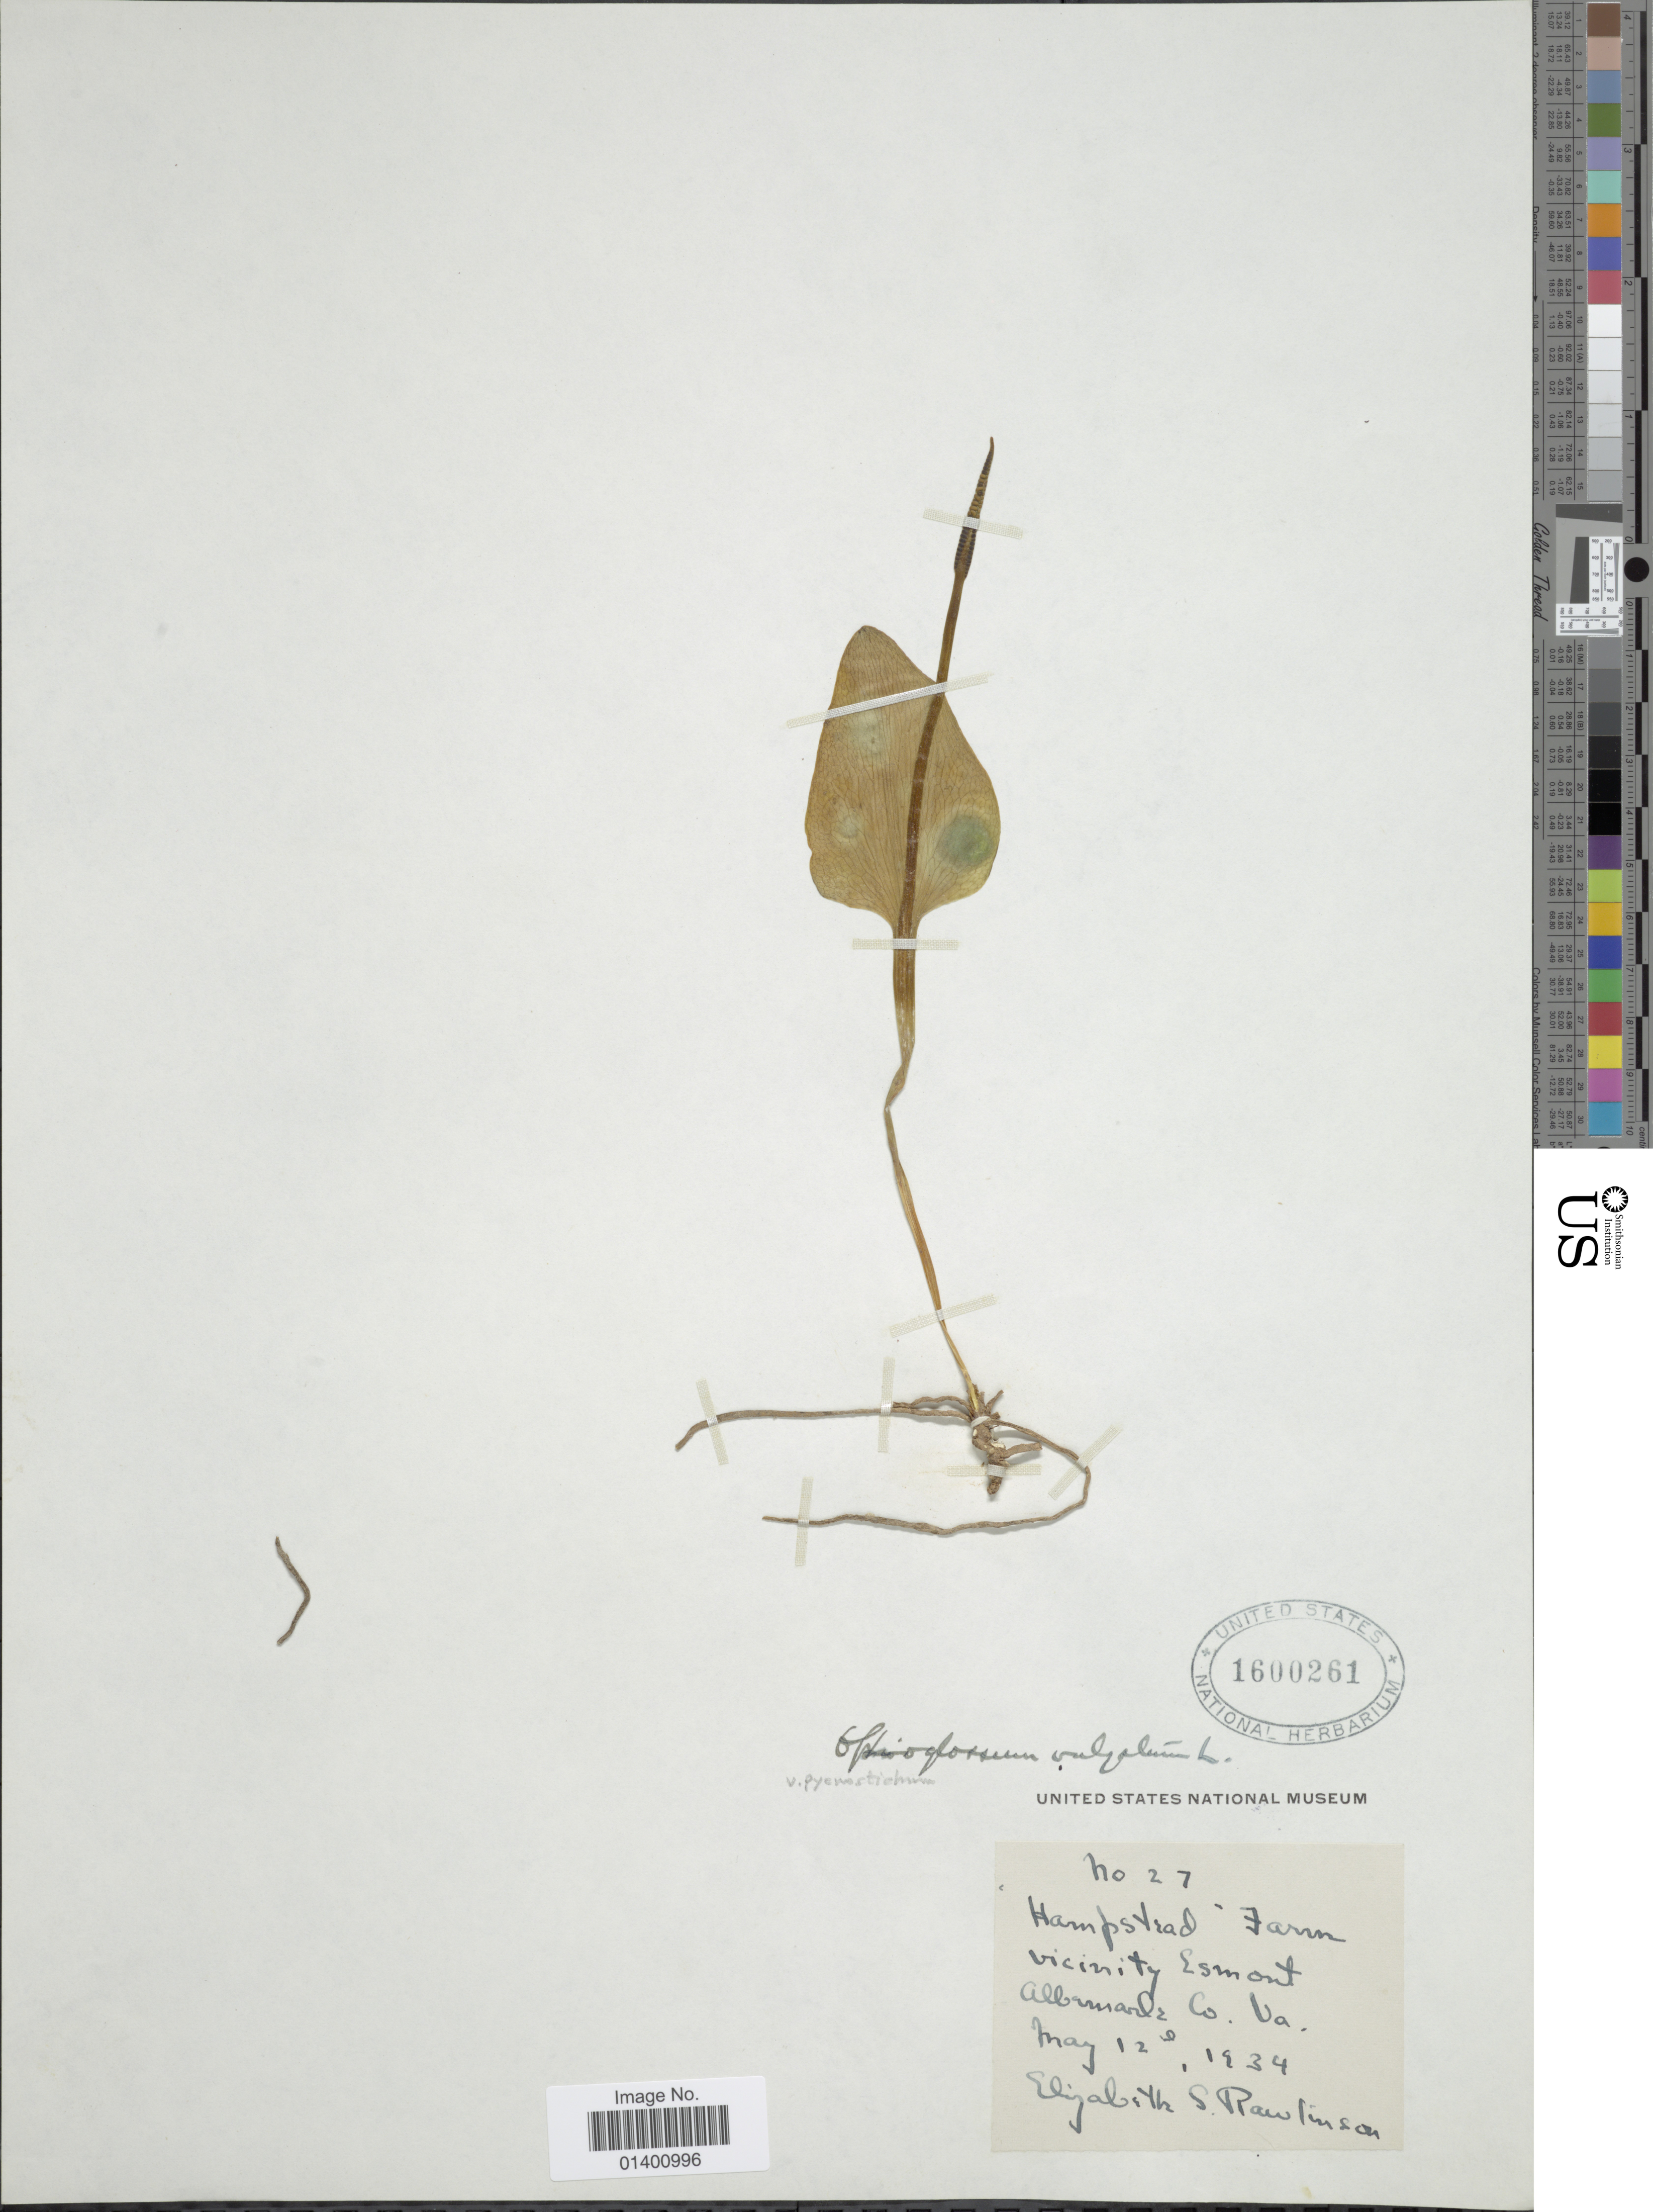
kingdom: Plantae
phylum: Tracheophyta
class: Polypodiopsida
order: Ophioglossales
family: Ophioglossaceae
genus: Ophioglossum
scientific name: Ophioglossum vulgatum var. pycnostichum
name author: Fernald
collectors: E. S. Rawlinson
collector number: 27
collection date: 1934-05-12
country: United States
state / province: Virginia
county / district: Albemarle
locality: Vicinity Esmont, Albemarle Co.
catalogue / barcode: US 1600261